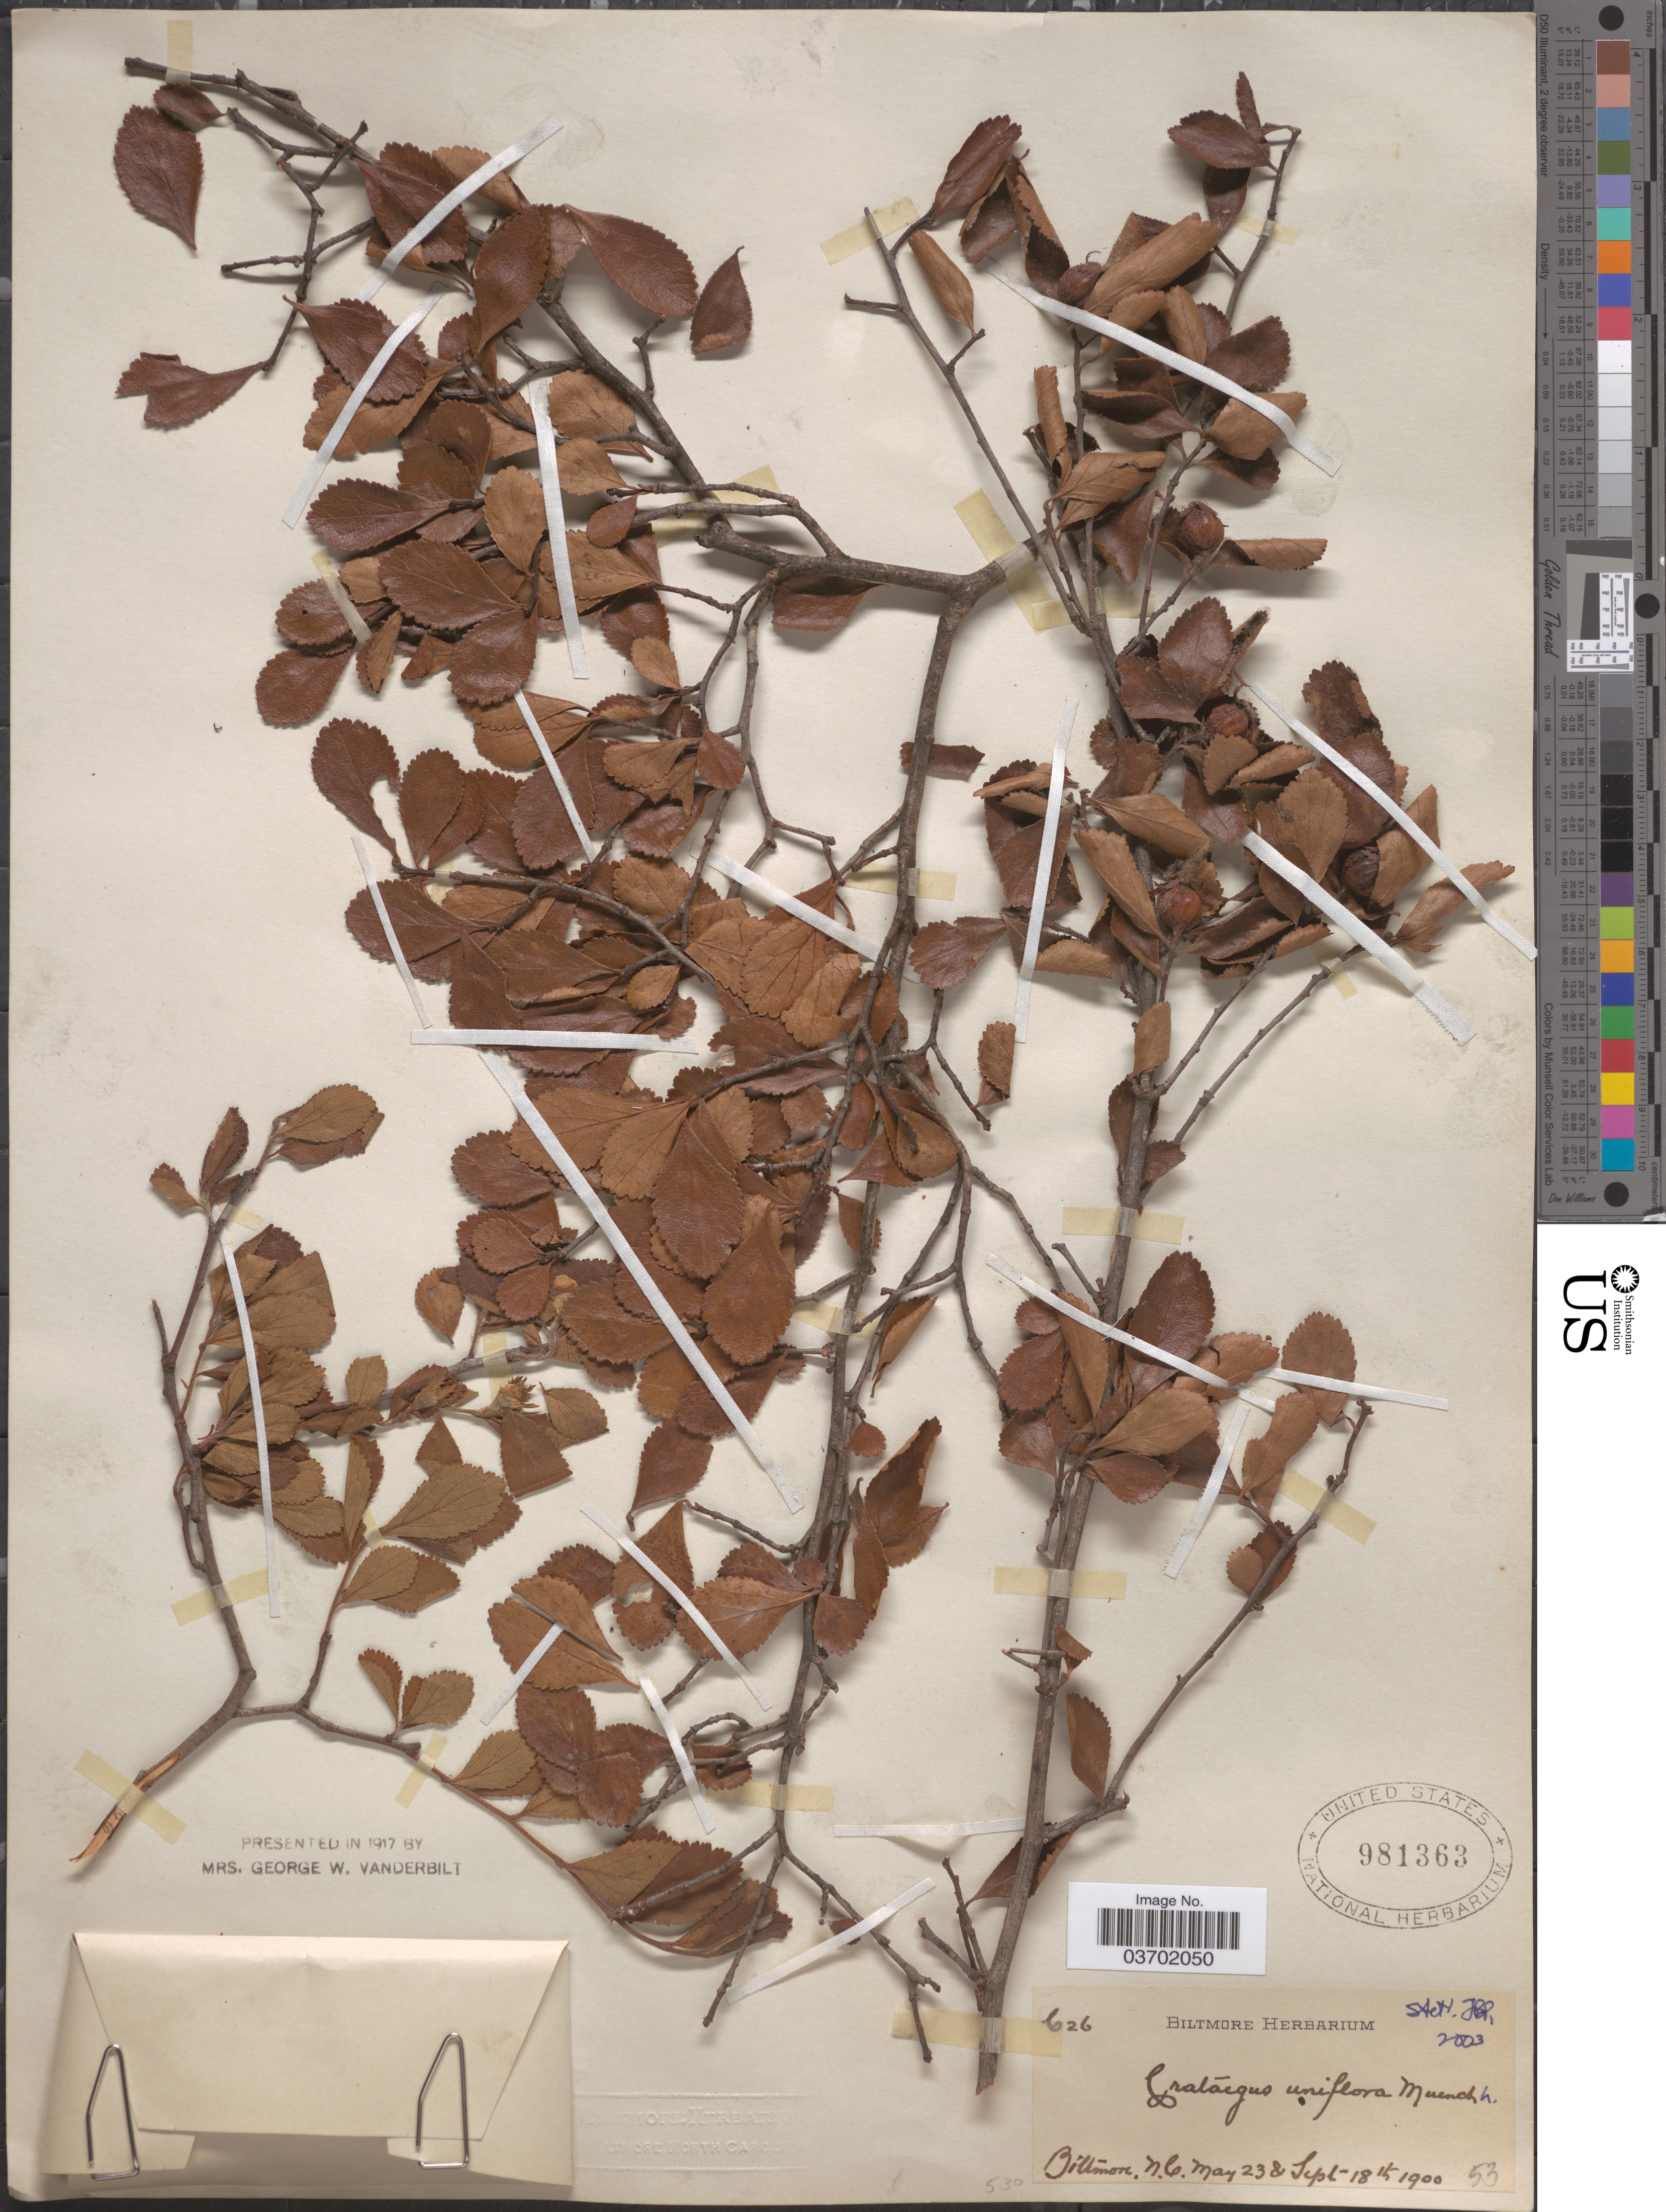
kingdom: Plantae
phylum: Tracheophyta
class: Magnoliopsida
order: Rosales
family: Rosaceae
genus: Crataegus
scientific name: Crataegus uniflora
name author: Münchh.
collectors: ex herb. Biltmore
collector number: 626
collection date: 1900-05-23/1900-09-18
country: United States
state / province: North Carolina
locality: Biltmore.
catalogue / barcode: US 981363